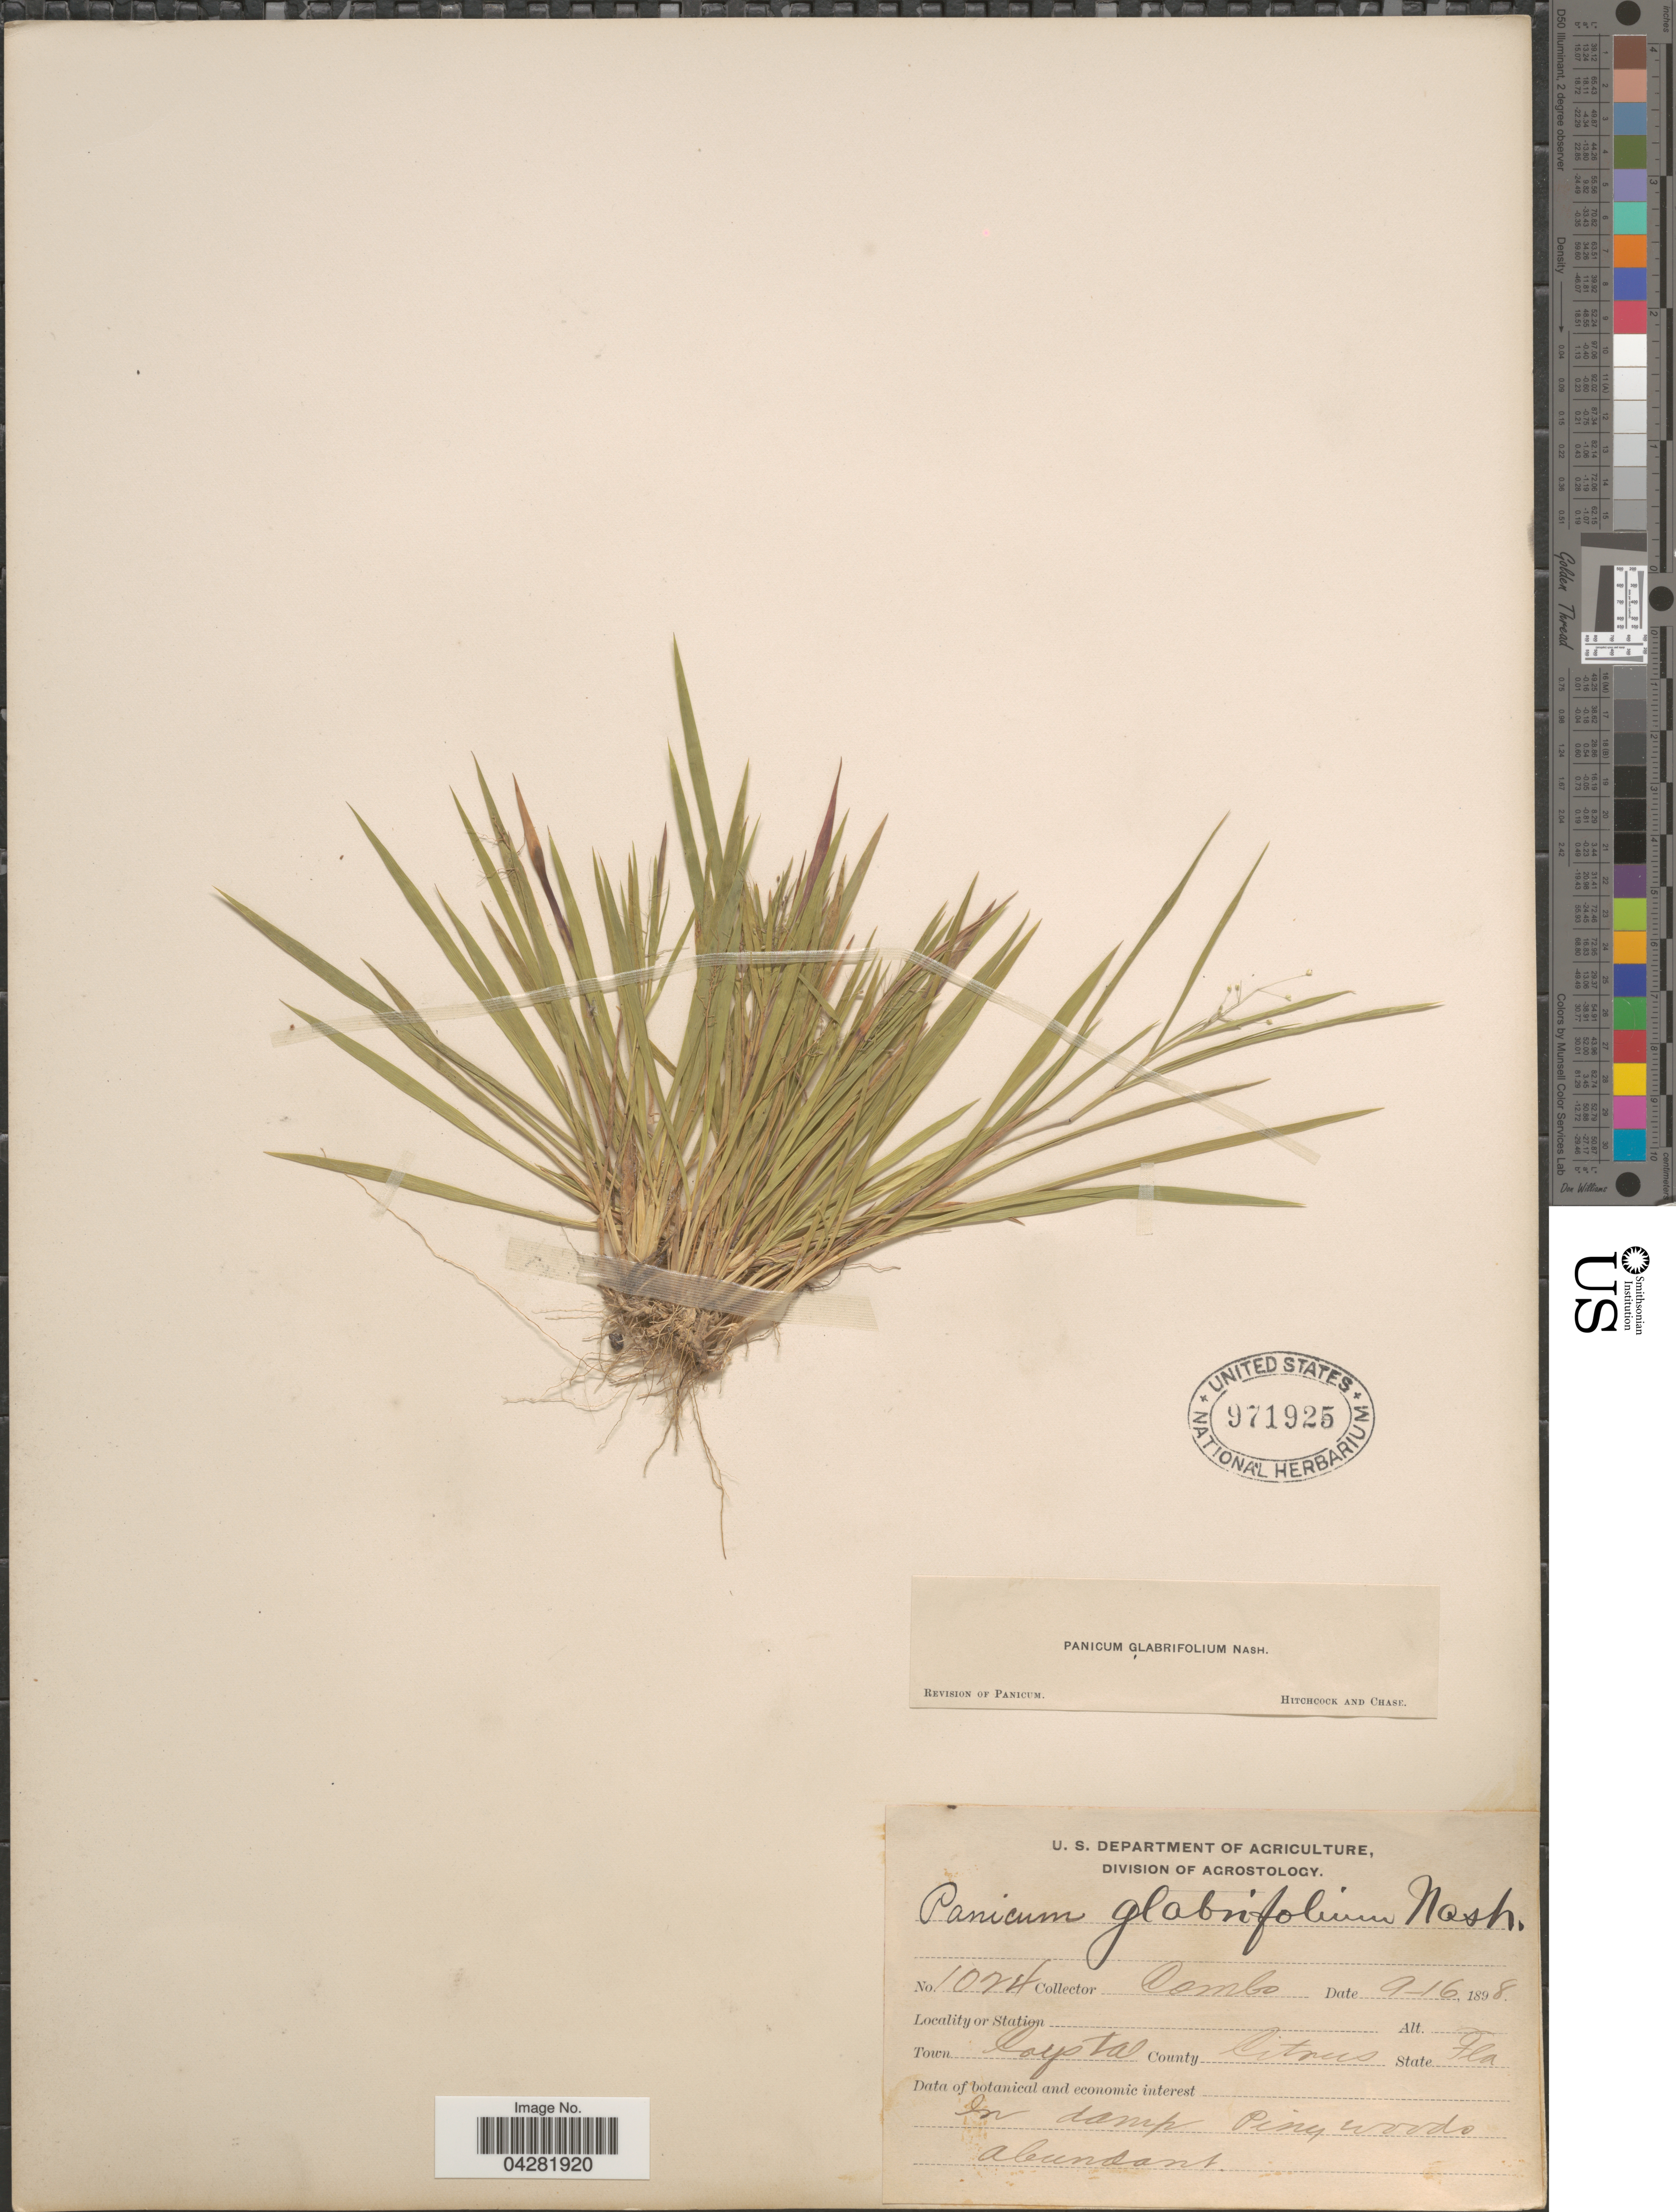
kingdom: Plantae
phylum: Tracheophyta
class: Liliopsida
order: Poales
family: Poaceae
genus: Dichanthelium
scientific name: Dichanthelium ensifolium var. ensifolium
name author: (Baldwin ex Elliot) Gould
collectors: -. Combs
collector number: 1024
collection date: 1898-09-16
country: United States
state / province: Florida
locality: Town Crystal. County Citrus.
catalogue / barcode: US 971925